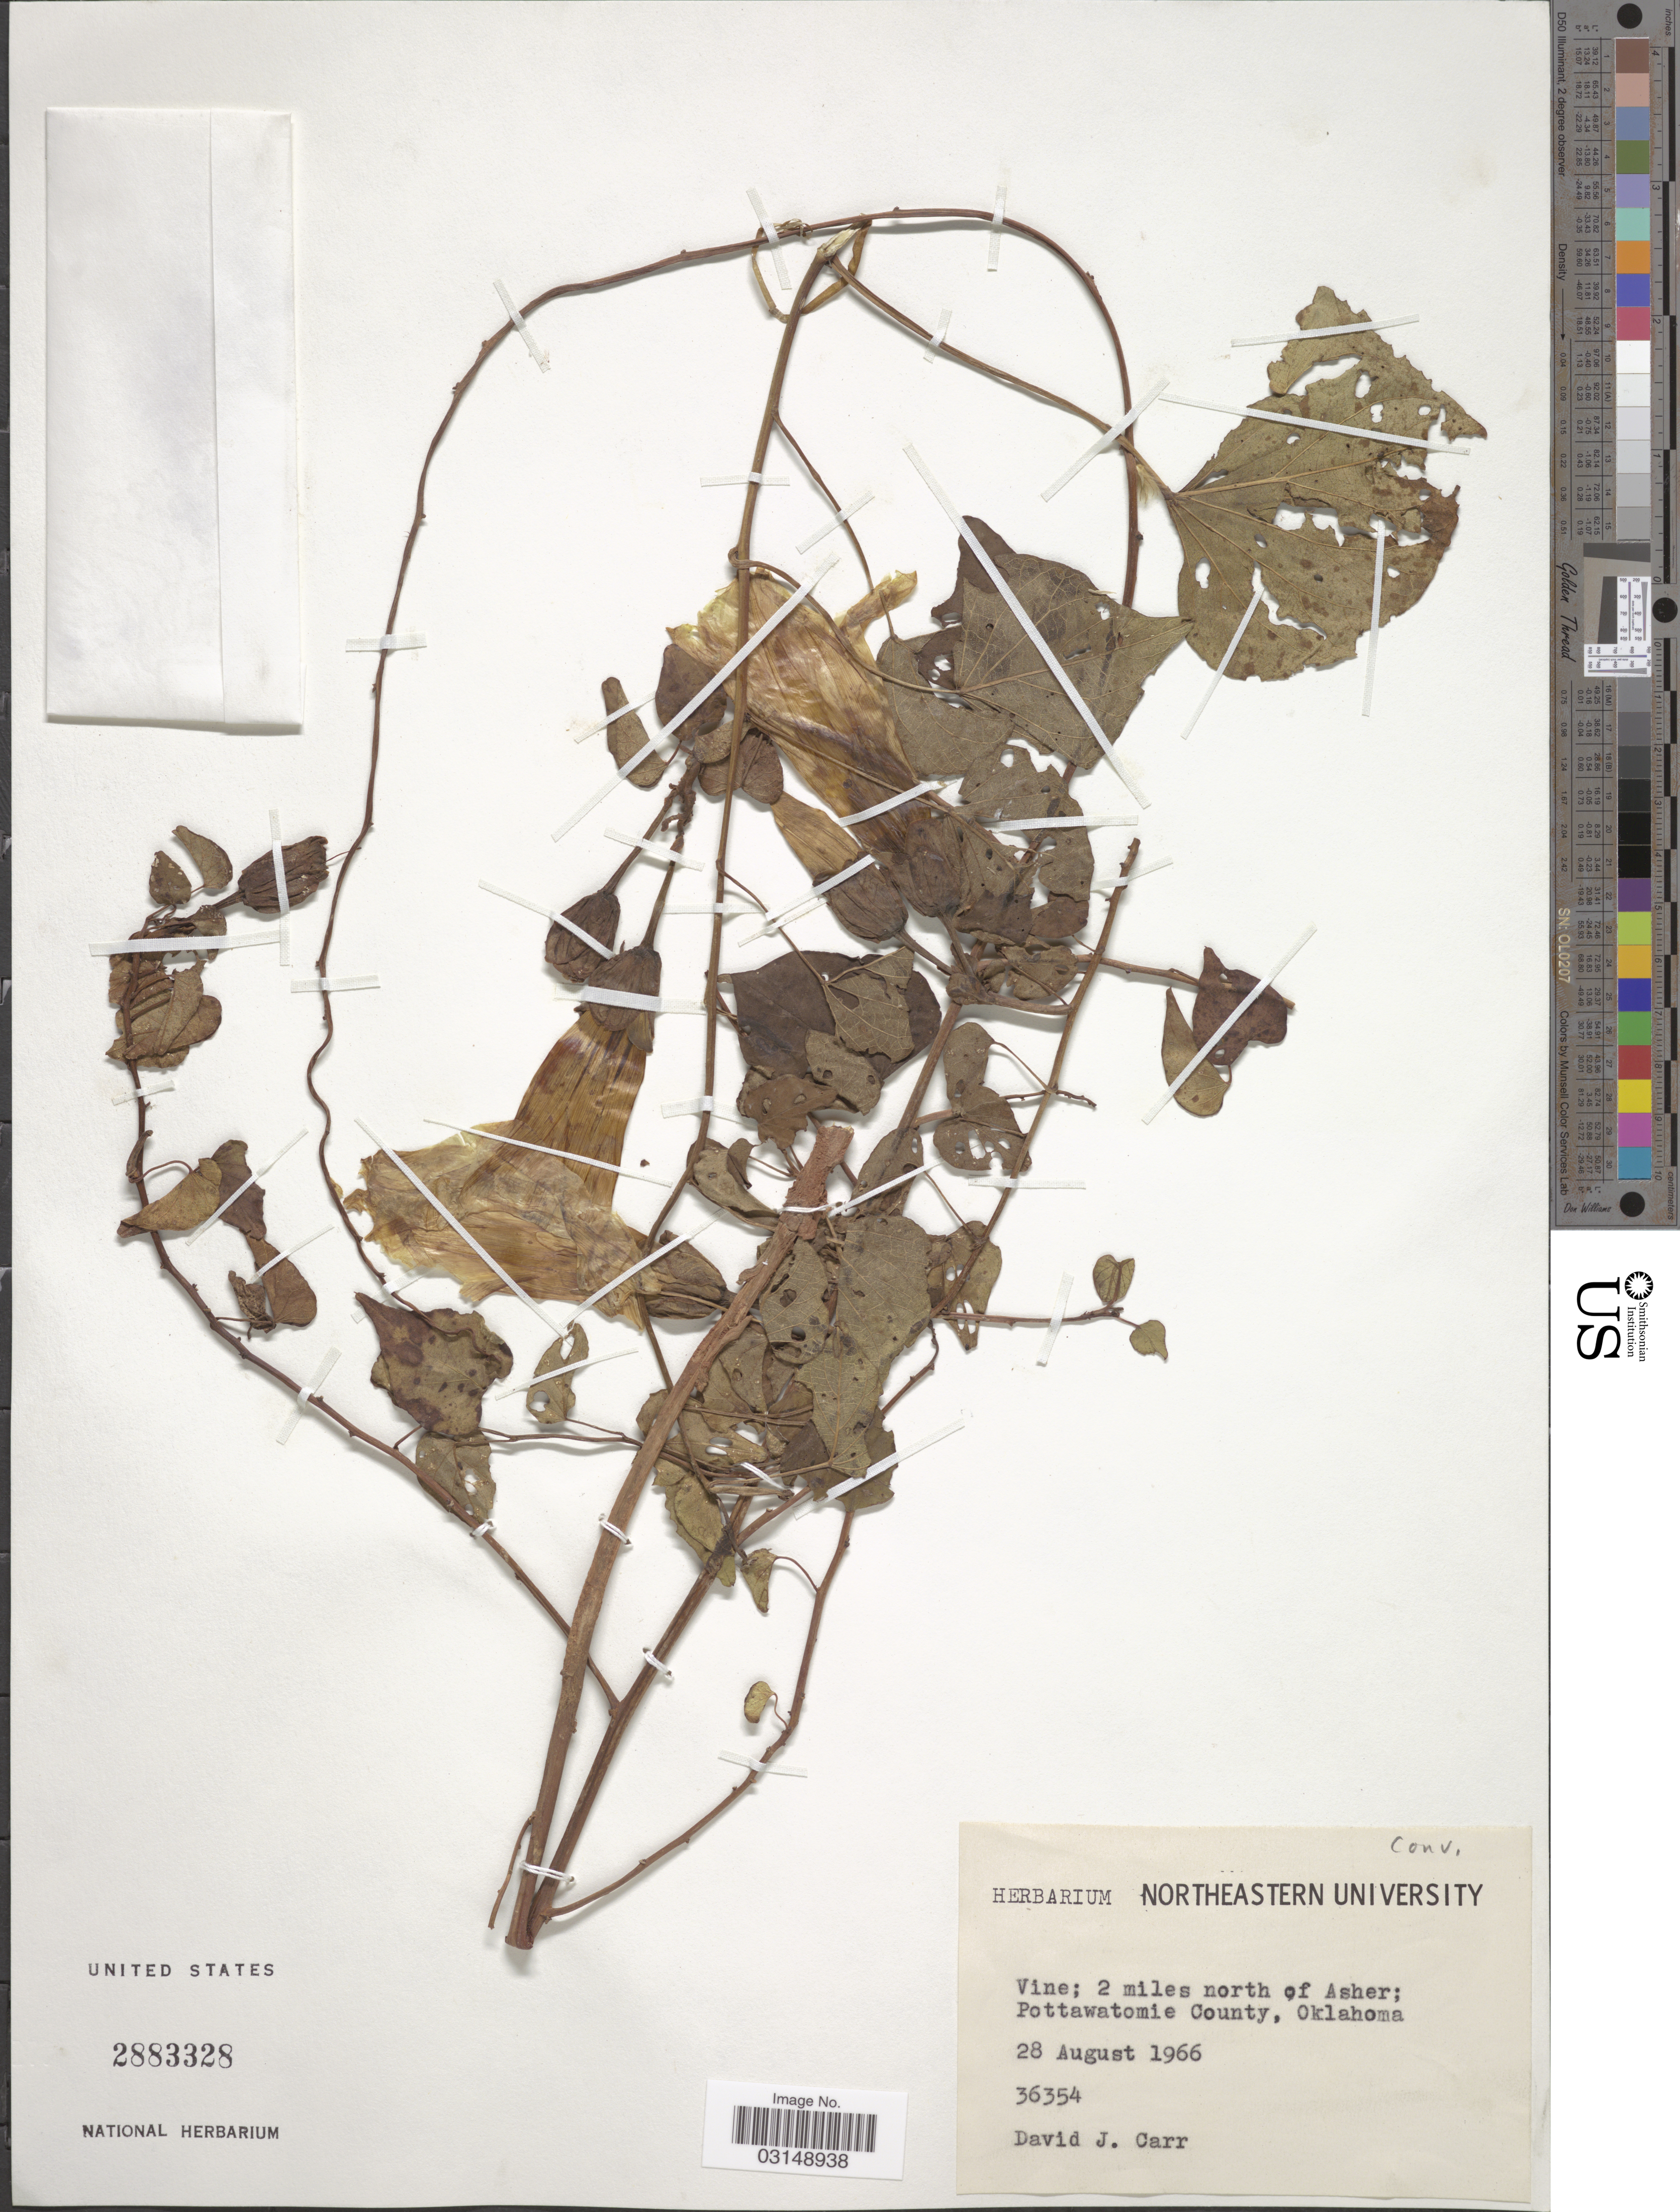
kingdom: Plantae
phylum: Tracheophyta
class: Magnoliopsida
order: Solanales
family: Convolvulaceae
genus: Ipomoea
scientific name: Ipomoea pandurata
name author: (L.) G. Mey.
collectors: D. J. Carr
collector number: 36354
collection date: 1966-08-28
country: United States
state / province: Oklahoma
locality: Vine; 2 miles north of Asher; Pottawatomie County.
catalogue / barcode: US 2883328